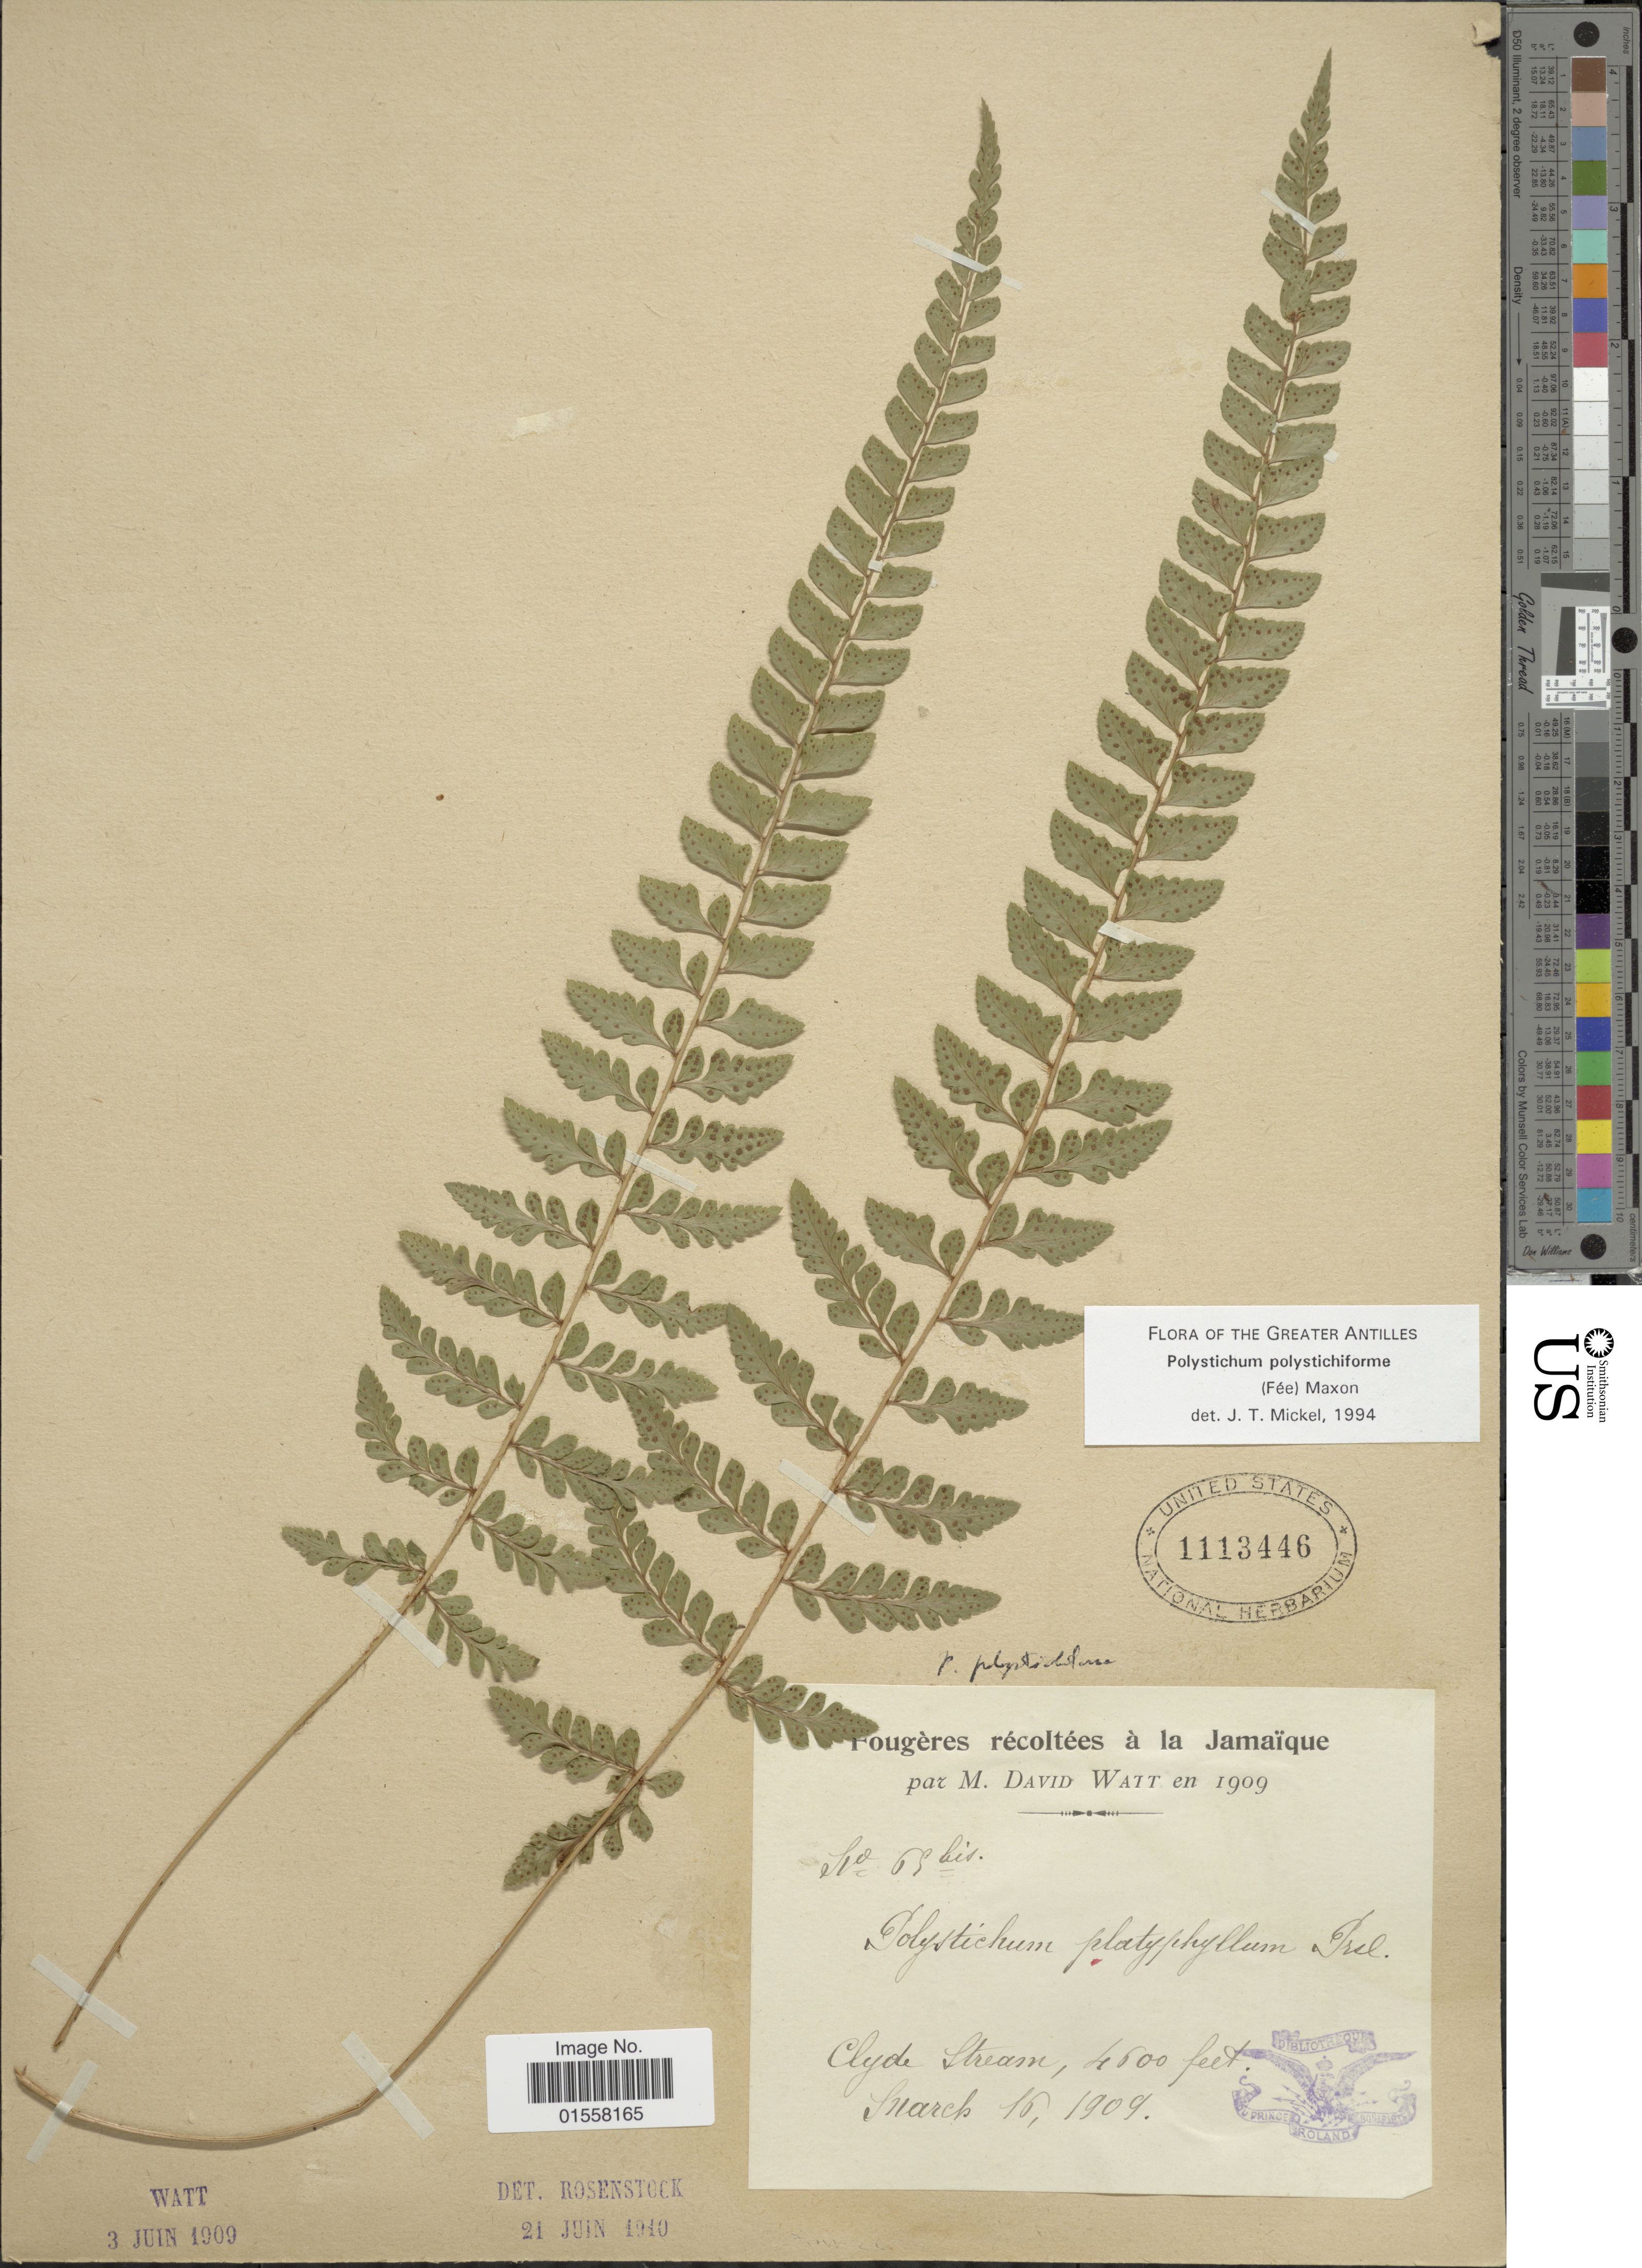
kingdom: Plantae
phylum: Tracheophyta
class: Polypodiopsida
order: Polypodiales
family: Dryopteridaceae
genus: Polystichum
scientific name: Polystichum polystichiforme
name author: (Fée) Maxon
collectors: D. Watt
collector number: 65bis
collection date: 1909-03-16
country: Jamaica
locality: Jamaique, Clyde stream.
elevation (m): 1402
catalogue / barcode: US 1113446